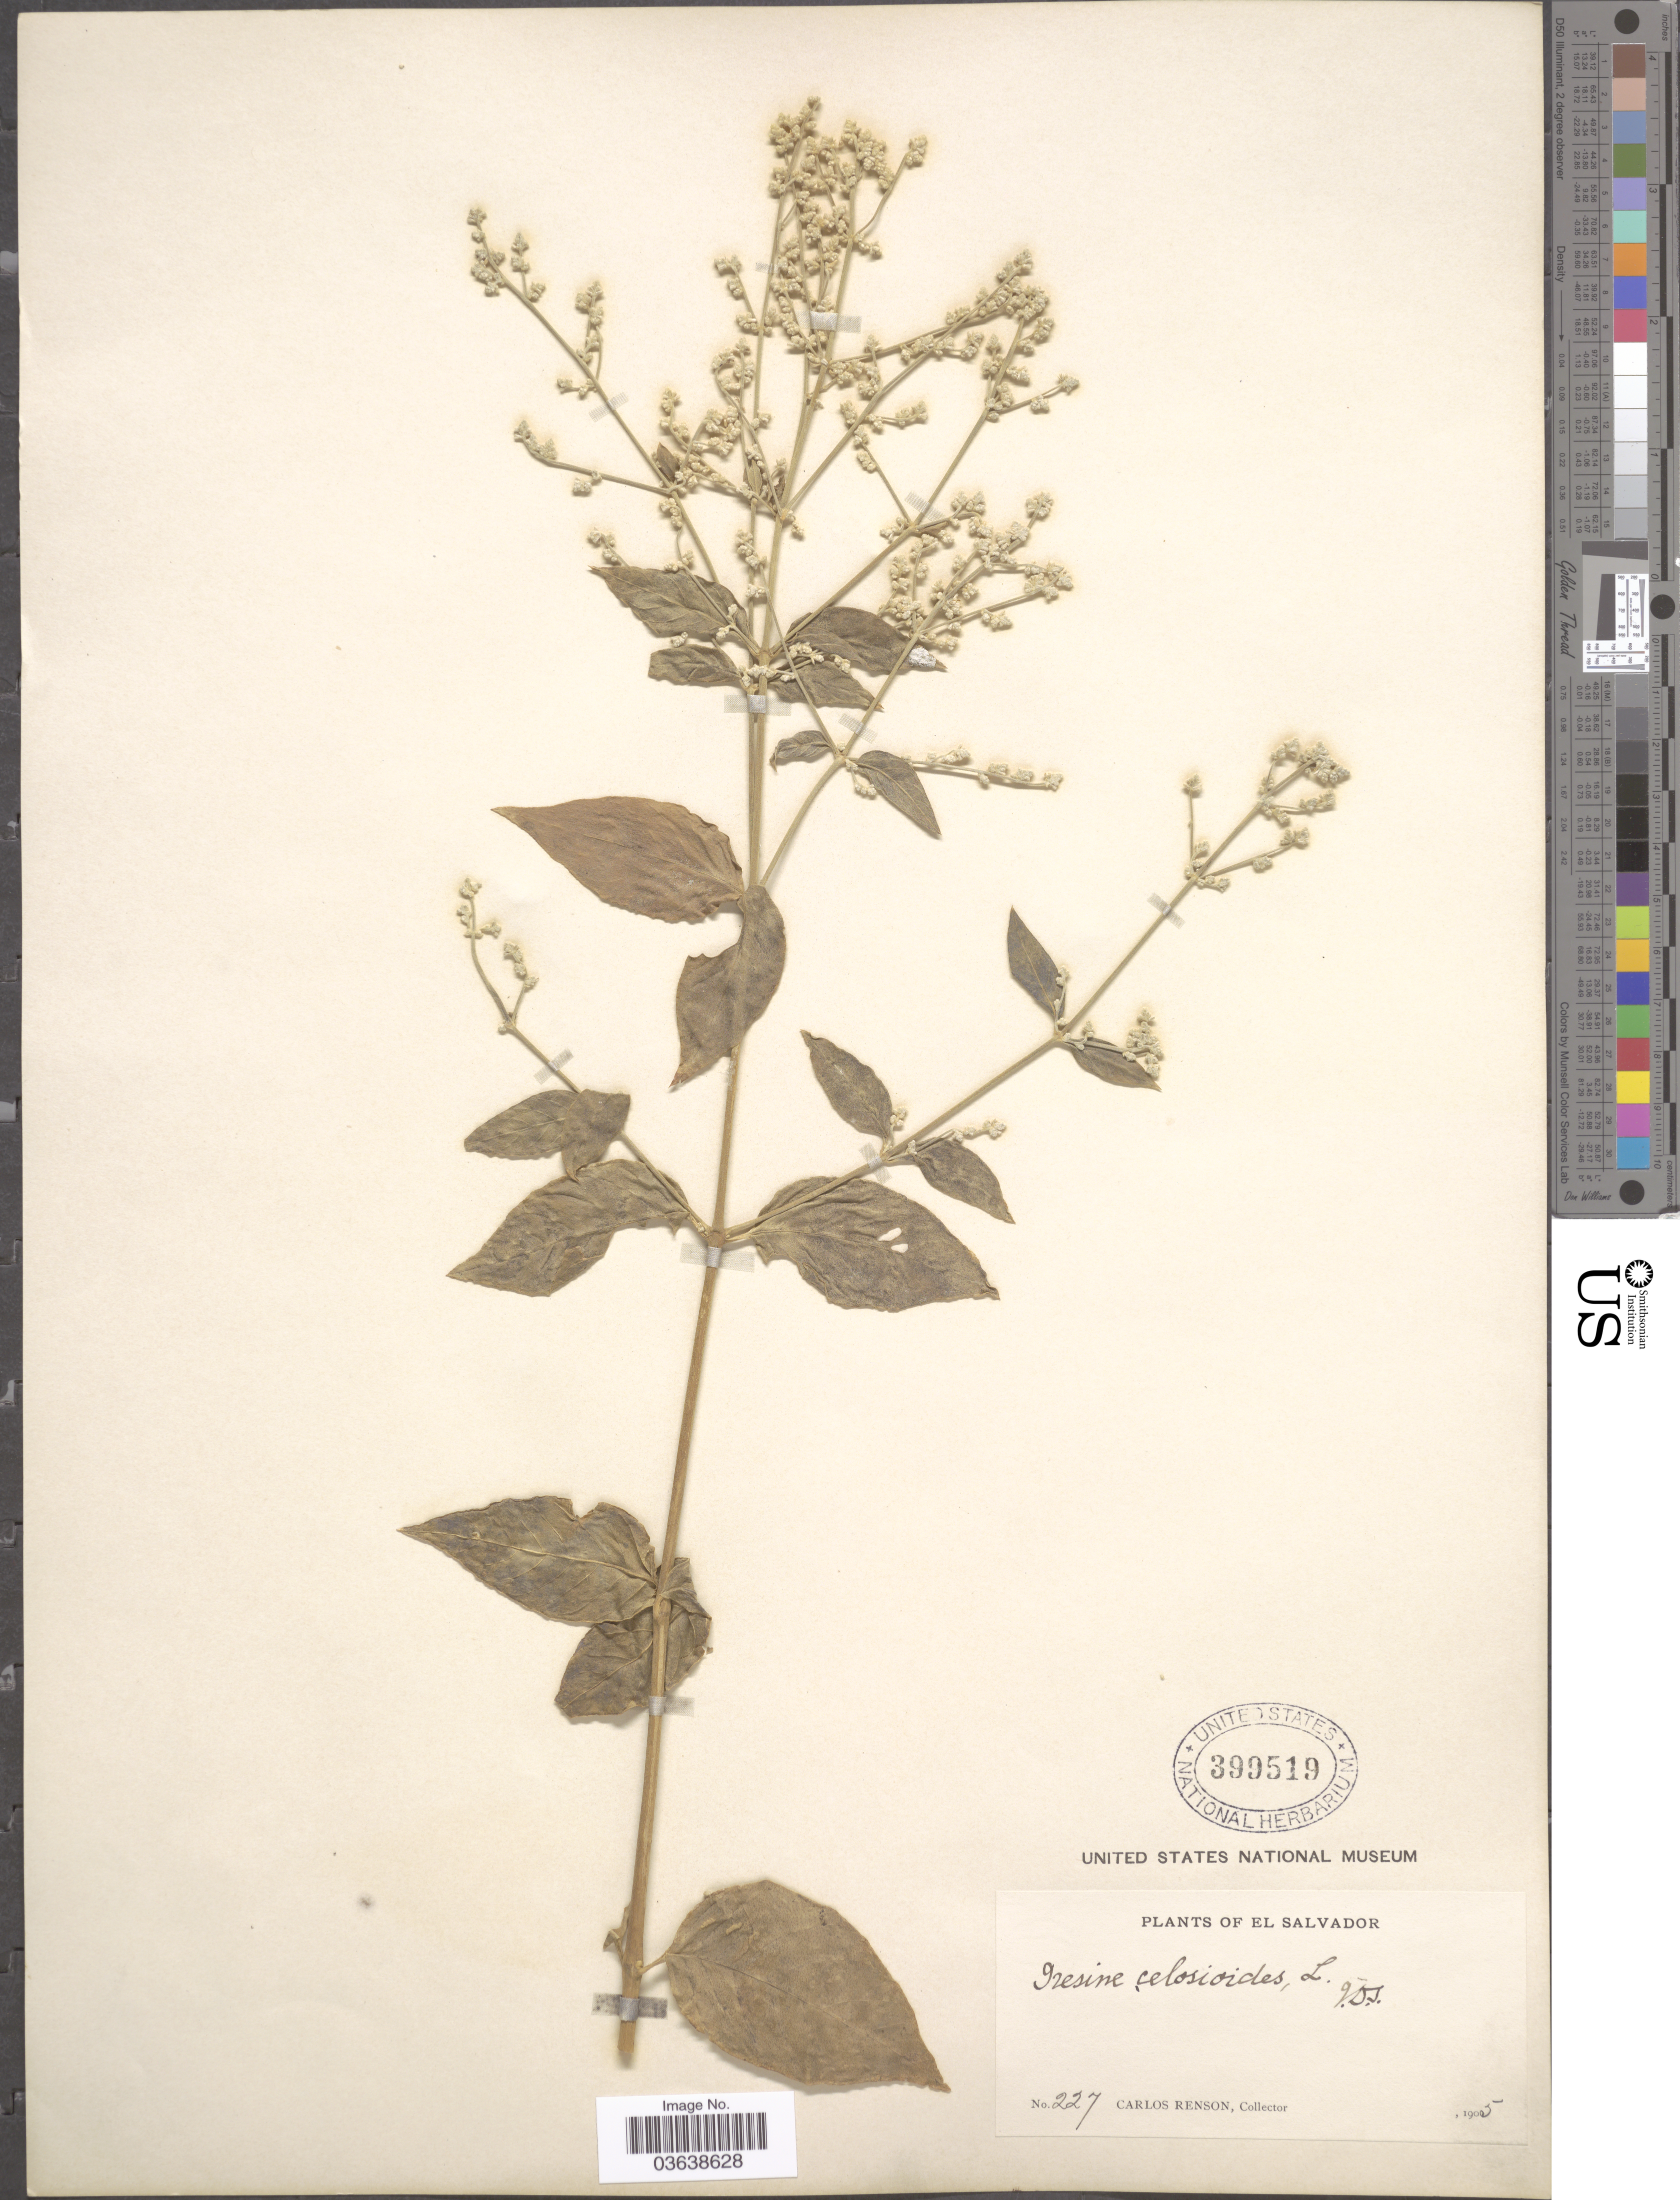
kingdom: Plantae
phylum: Tracheophyta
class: Magnoliopsida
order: Caryophyllales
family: Amaranthaceae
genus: Iresine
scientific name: Iresine calea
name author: (Ibáñez) Standl.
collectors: C. Renson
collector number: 227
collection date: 1905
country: El Salvador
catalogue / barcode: US 399519